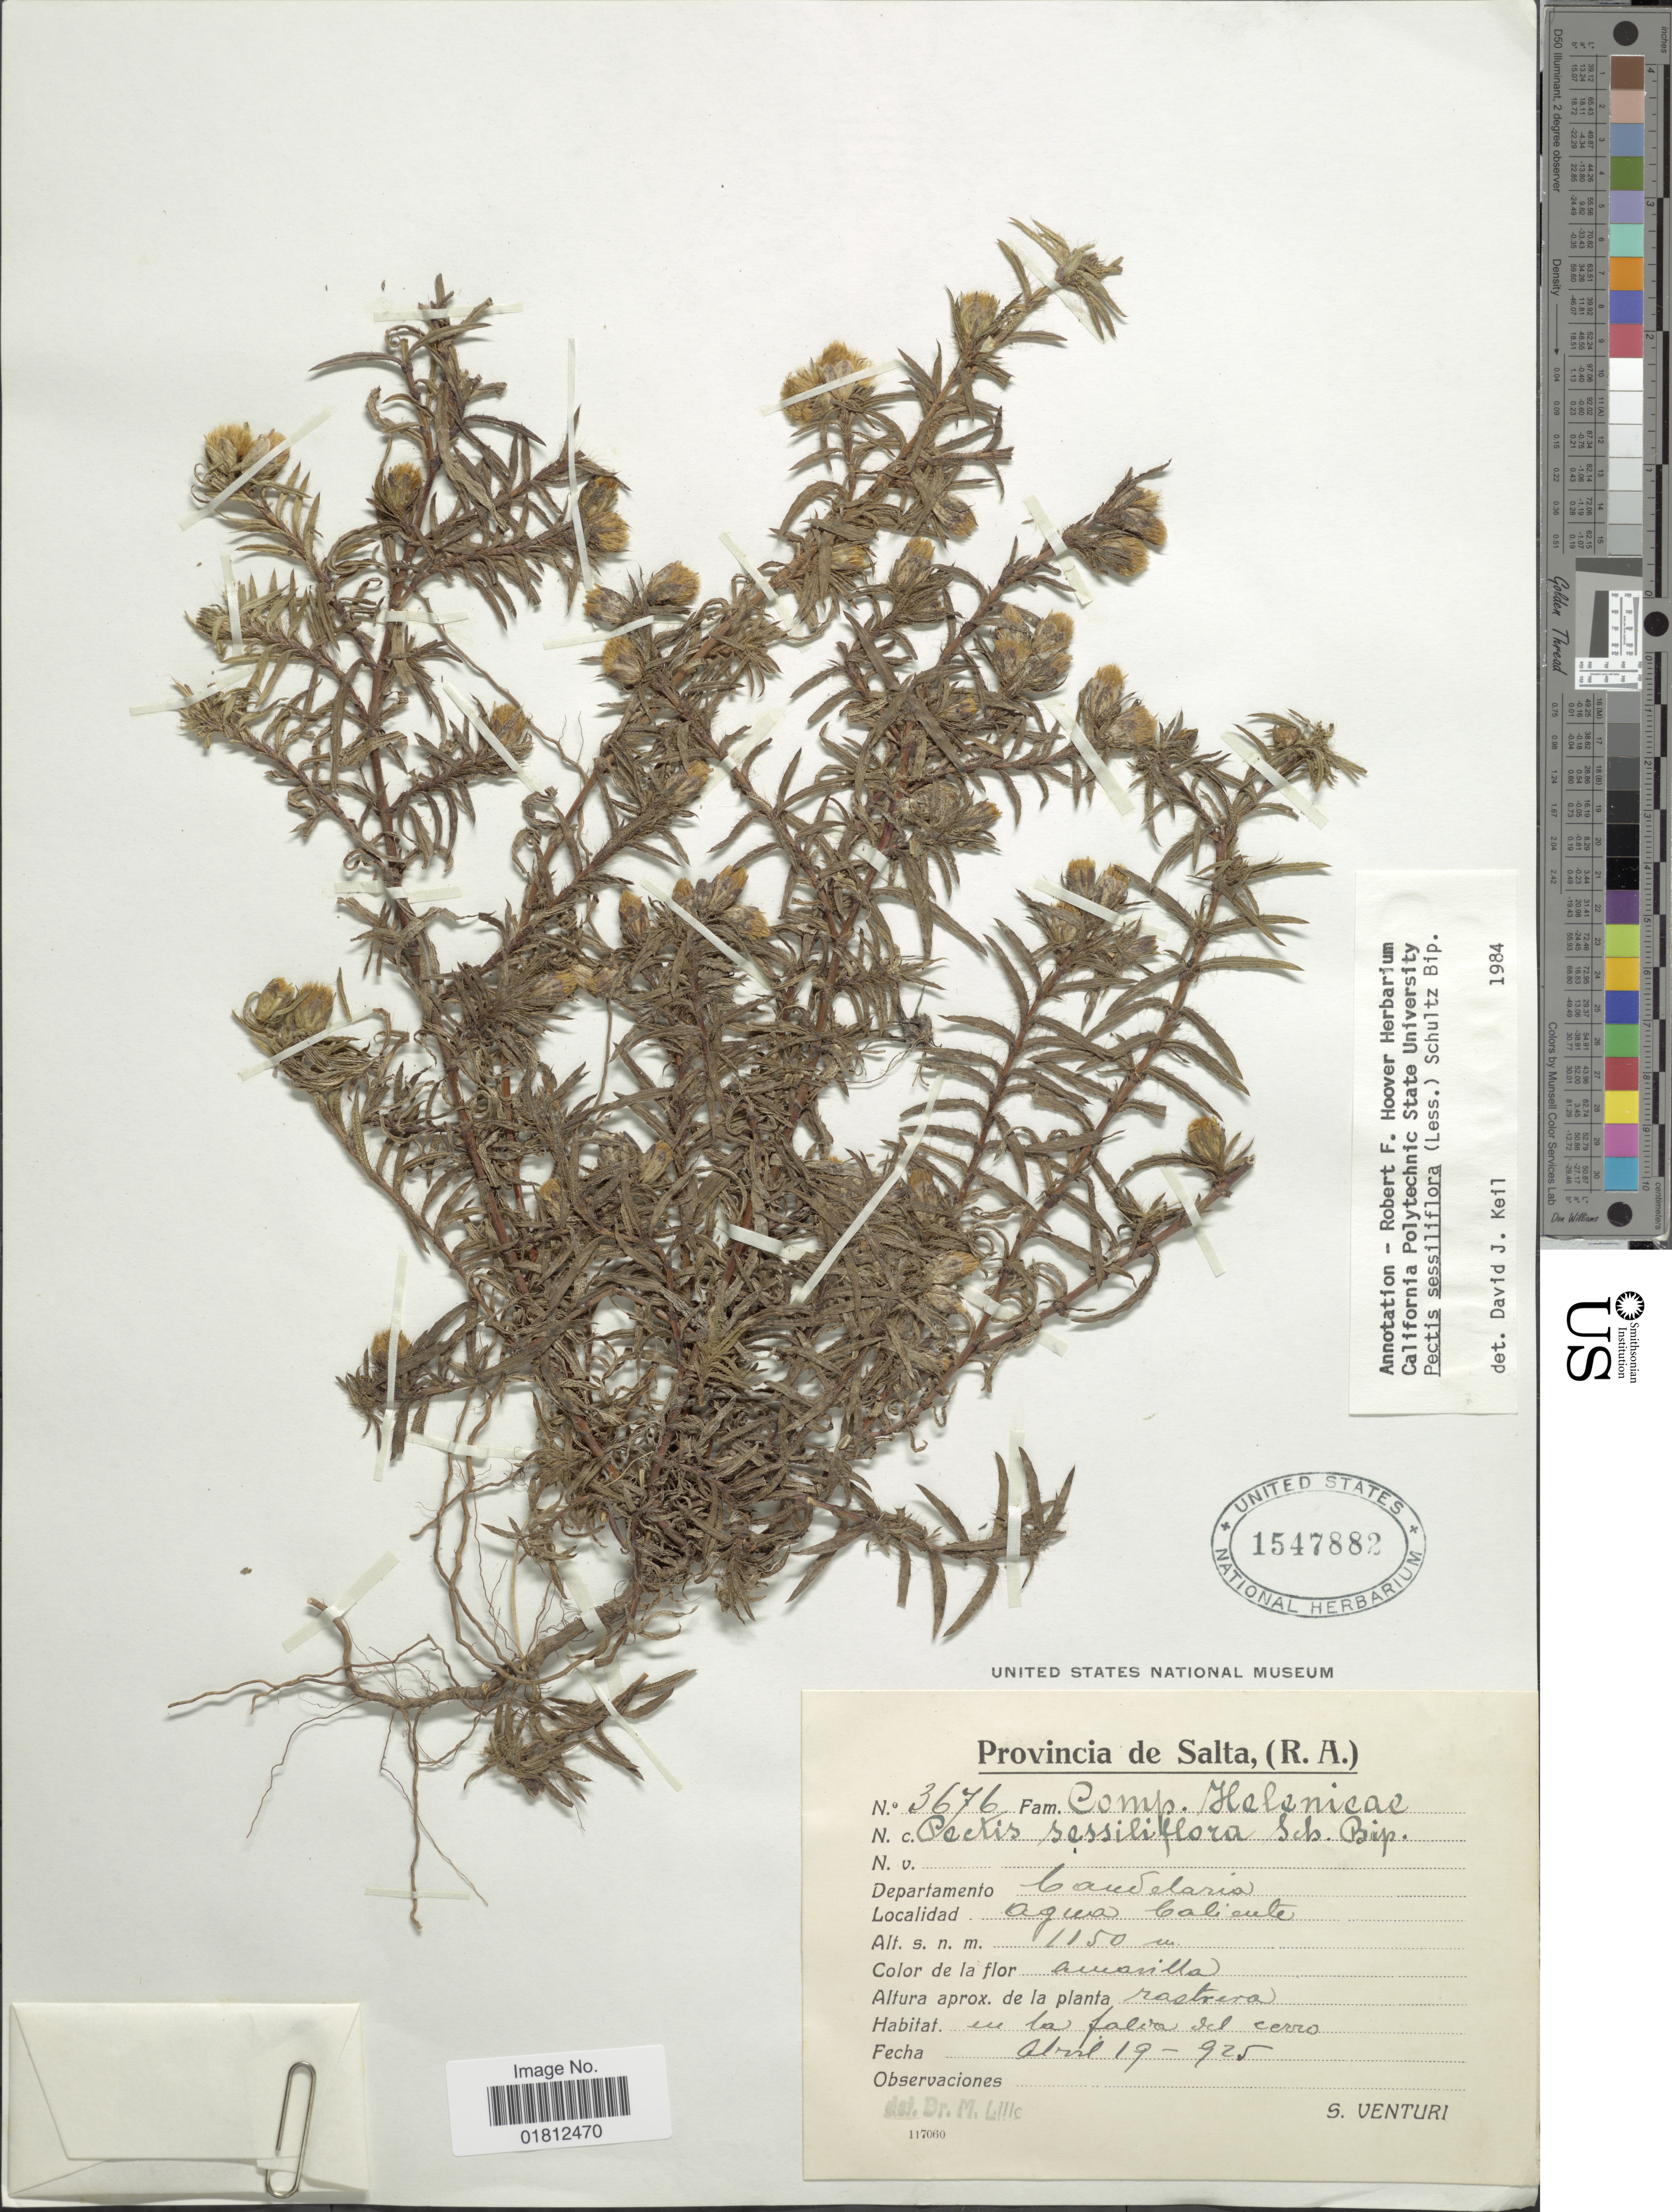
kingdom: Plantae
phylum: Tracheophyta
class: Magnoliopsida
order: Asterales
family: Asteraceae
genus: Pectis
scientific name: Pectis sessiliflora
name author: (Less.) Sch. Bip.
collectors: S. Venturi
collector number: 3676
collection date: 1925-04-19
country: Argentina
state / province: Salta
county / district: Candelaria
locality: Agua Caliente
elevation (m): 1150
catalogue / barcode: US 1547882